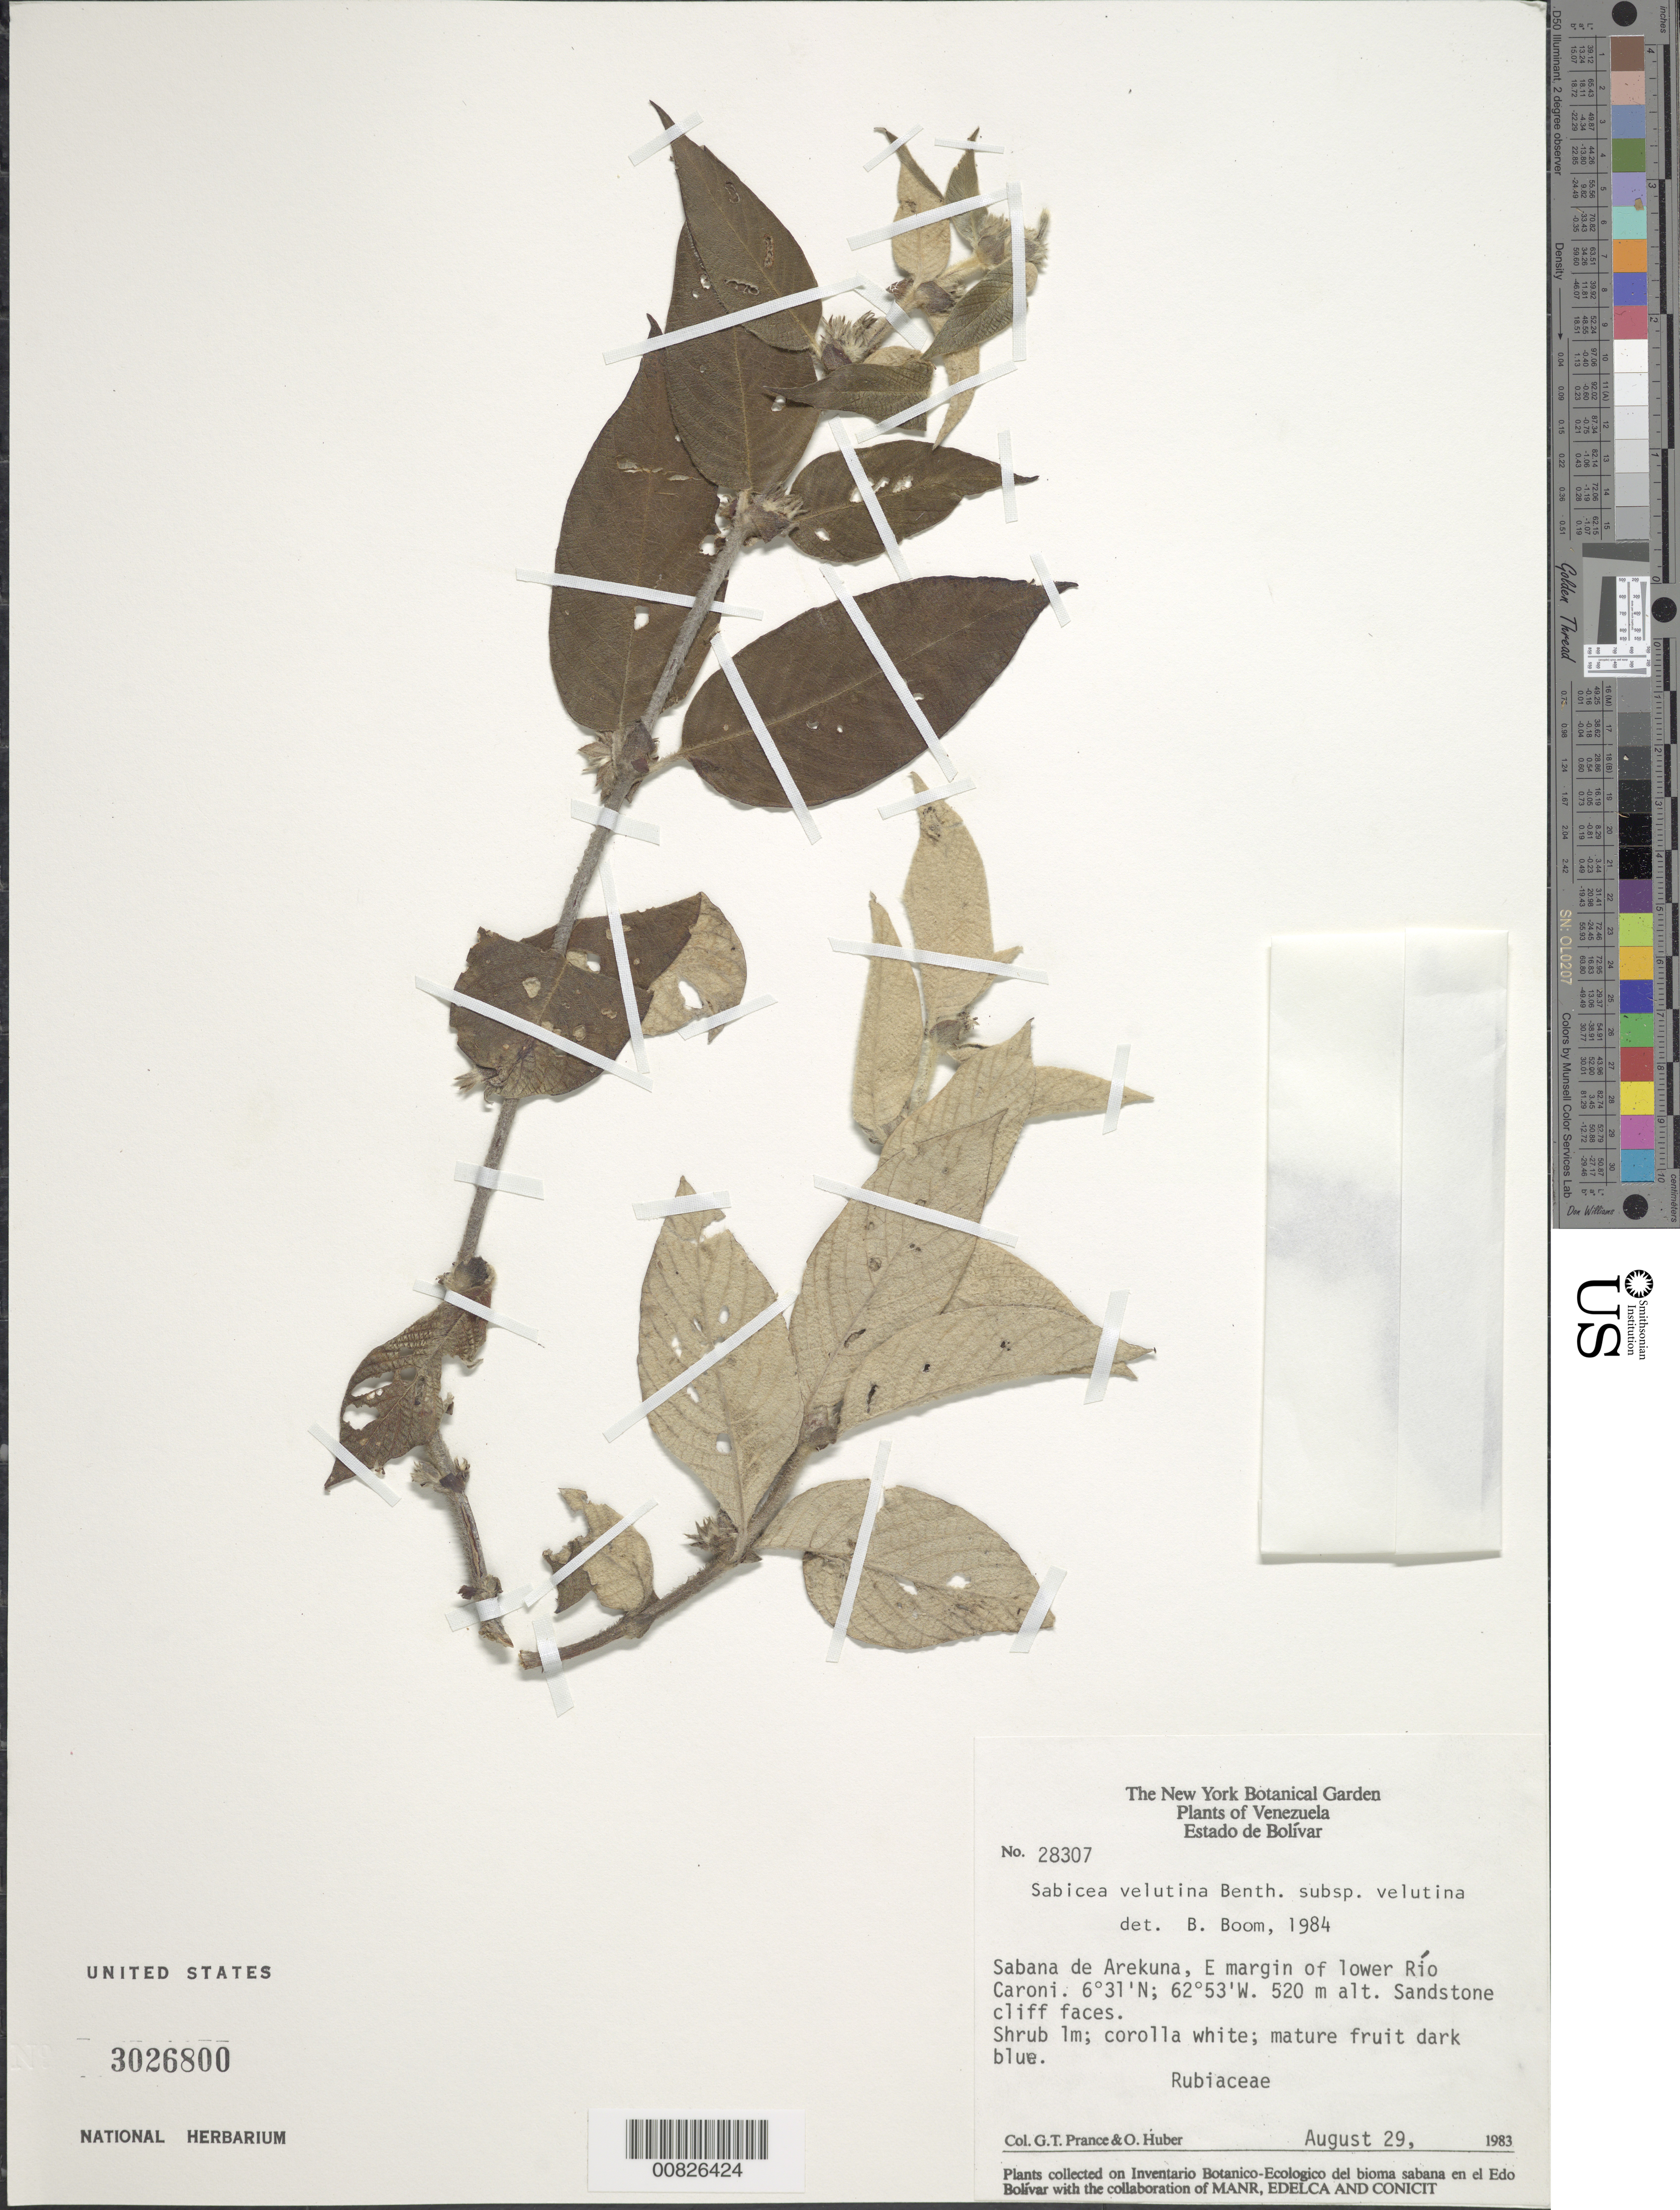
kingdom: Plantae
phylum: Tracheophyta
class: Magnoliopsida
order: Gentianales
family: Rubiaceae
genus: Sabicea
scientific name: Sabicea velutina subsp. velutina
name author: Benth.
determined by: Boom, B. M.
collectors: G. T. Prance & O. Huber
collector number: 28307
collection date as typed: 29-Aug-83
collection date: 1983-08-29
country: Venezuela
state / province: Bolívar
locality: Sabana de Arekuna, E margin of lower Río Caroní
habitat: Sandstone cliff faces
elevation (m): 520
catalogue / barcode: US 3026800